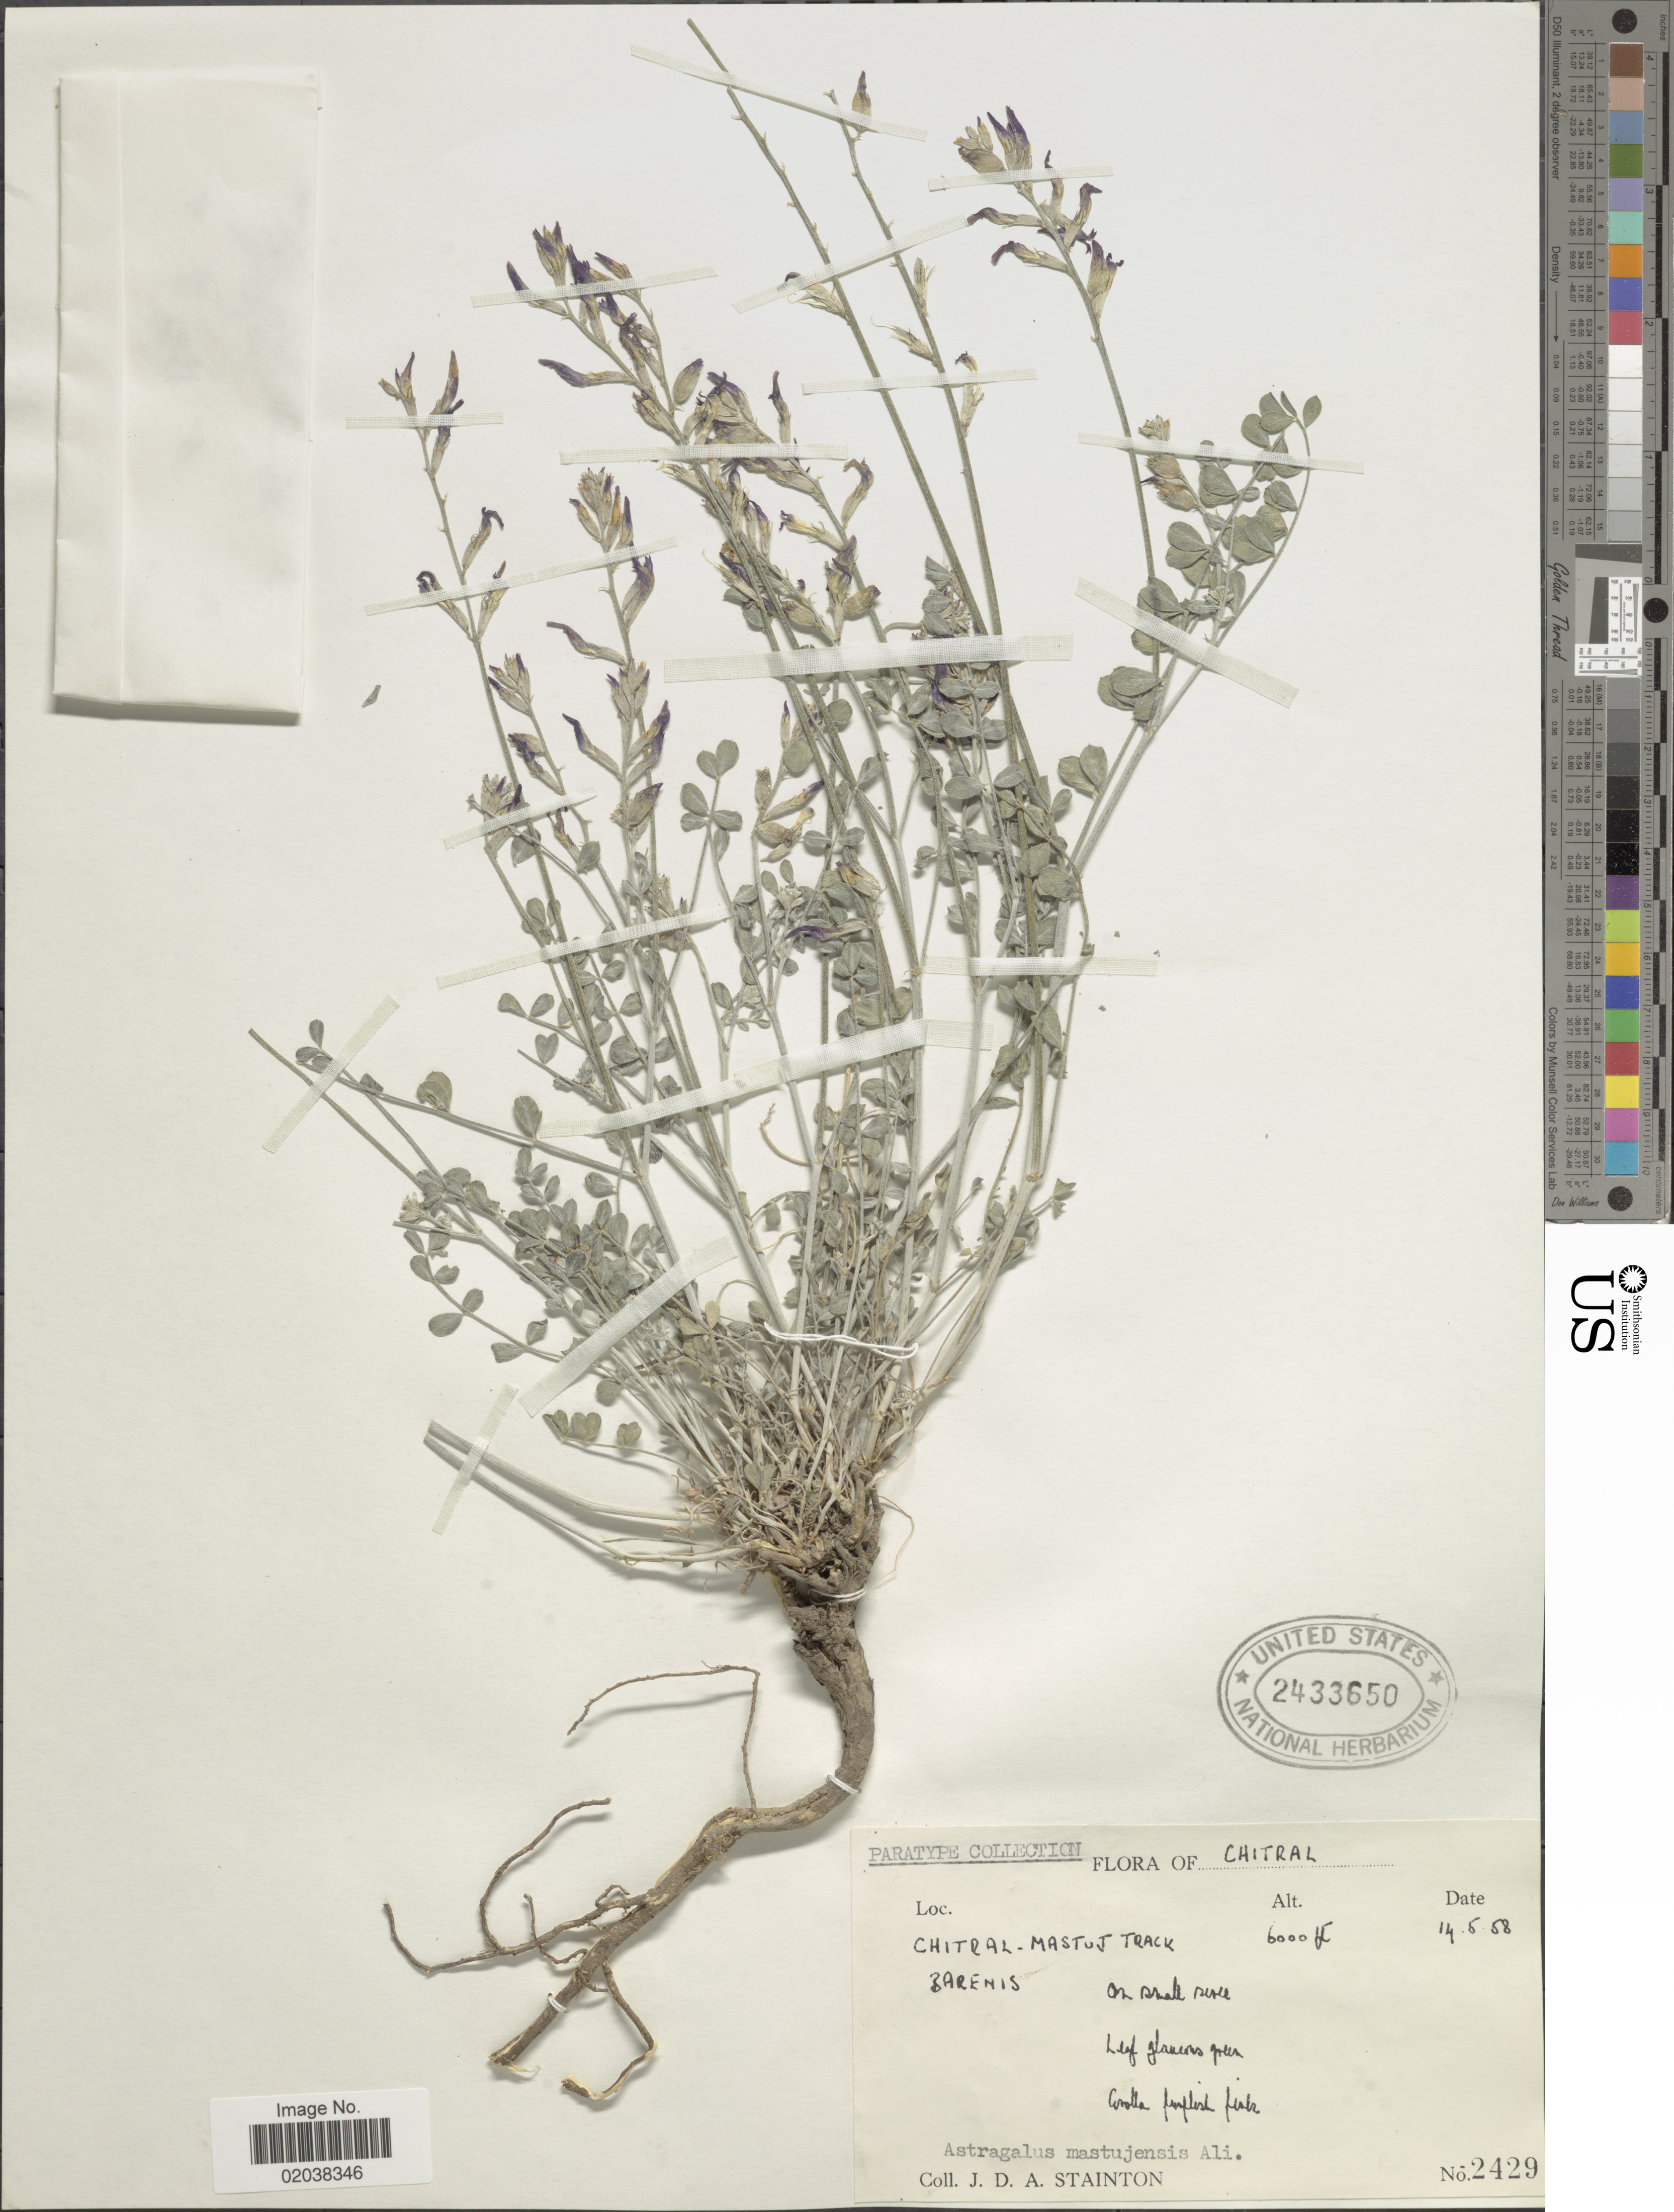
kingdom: Plantae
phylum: Tracheophyta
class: Magnoliopsida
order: Fabales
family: Fabaceae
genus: Astragalus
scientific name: Astragalus mastujensis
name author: Ali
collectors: J. Stainton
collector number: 2429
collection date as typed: Transcribed d/m/y: 14/5/58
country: Pakistan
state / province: Khyber Pakhtunkhwa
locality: Chitral - Mastuj Track. Barenis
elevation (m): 1829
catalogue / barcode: US 2433650